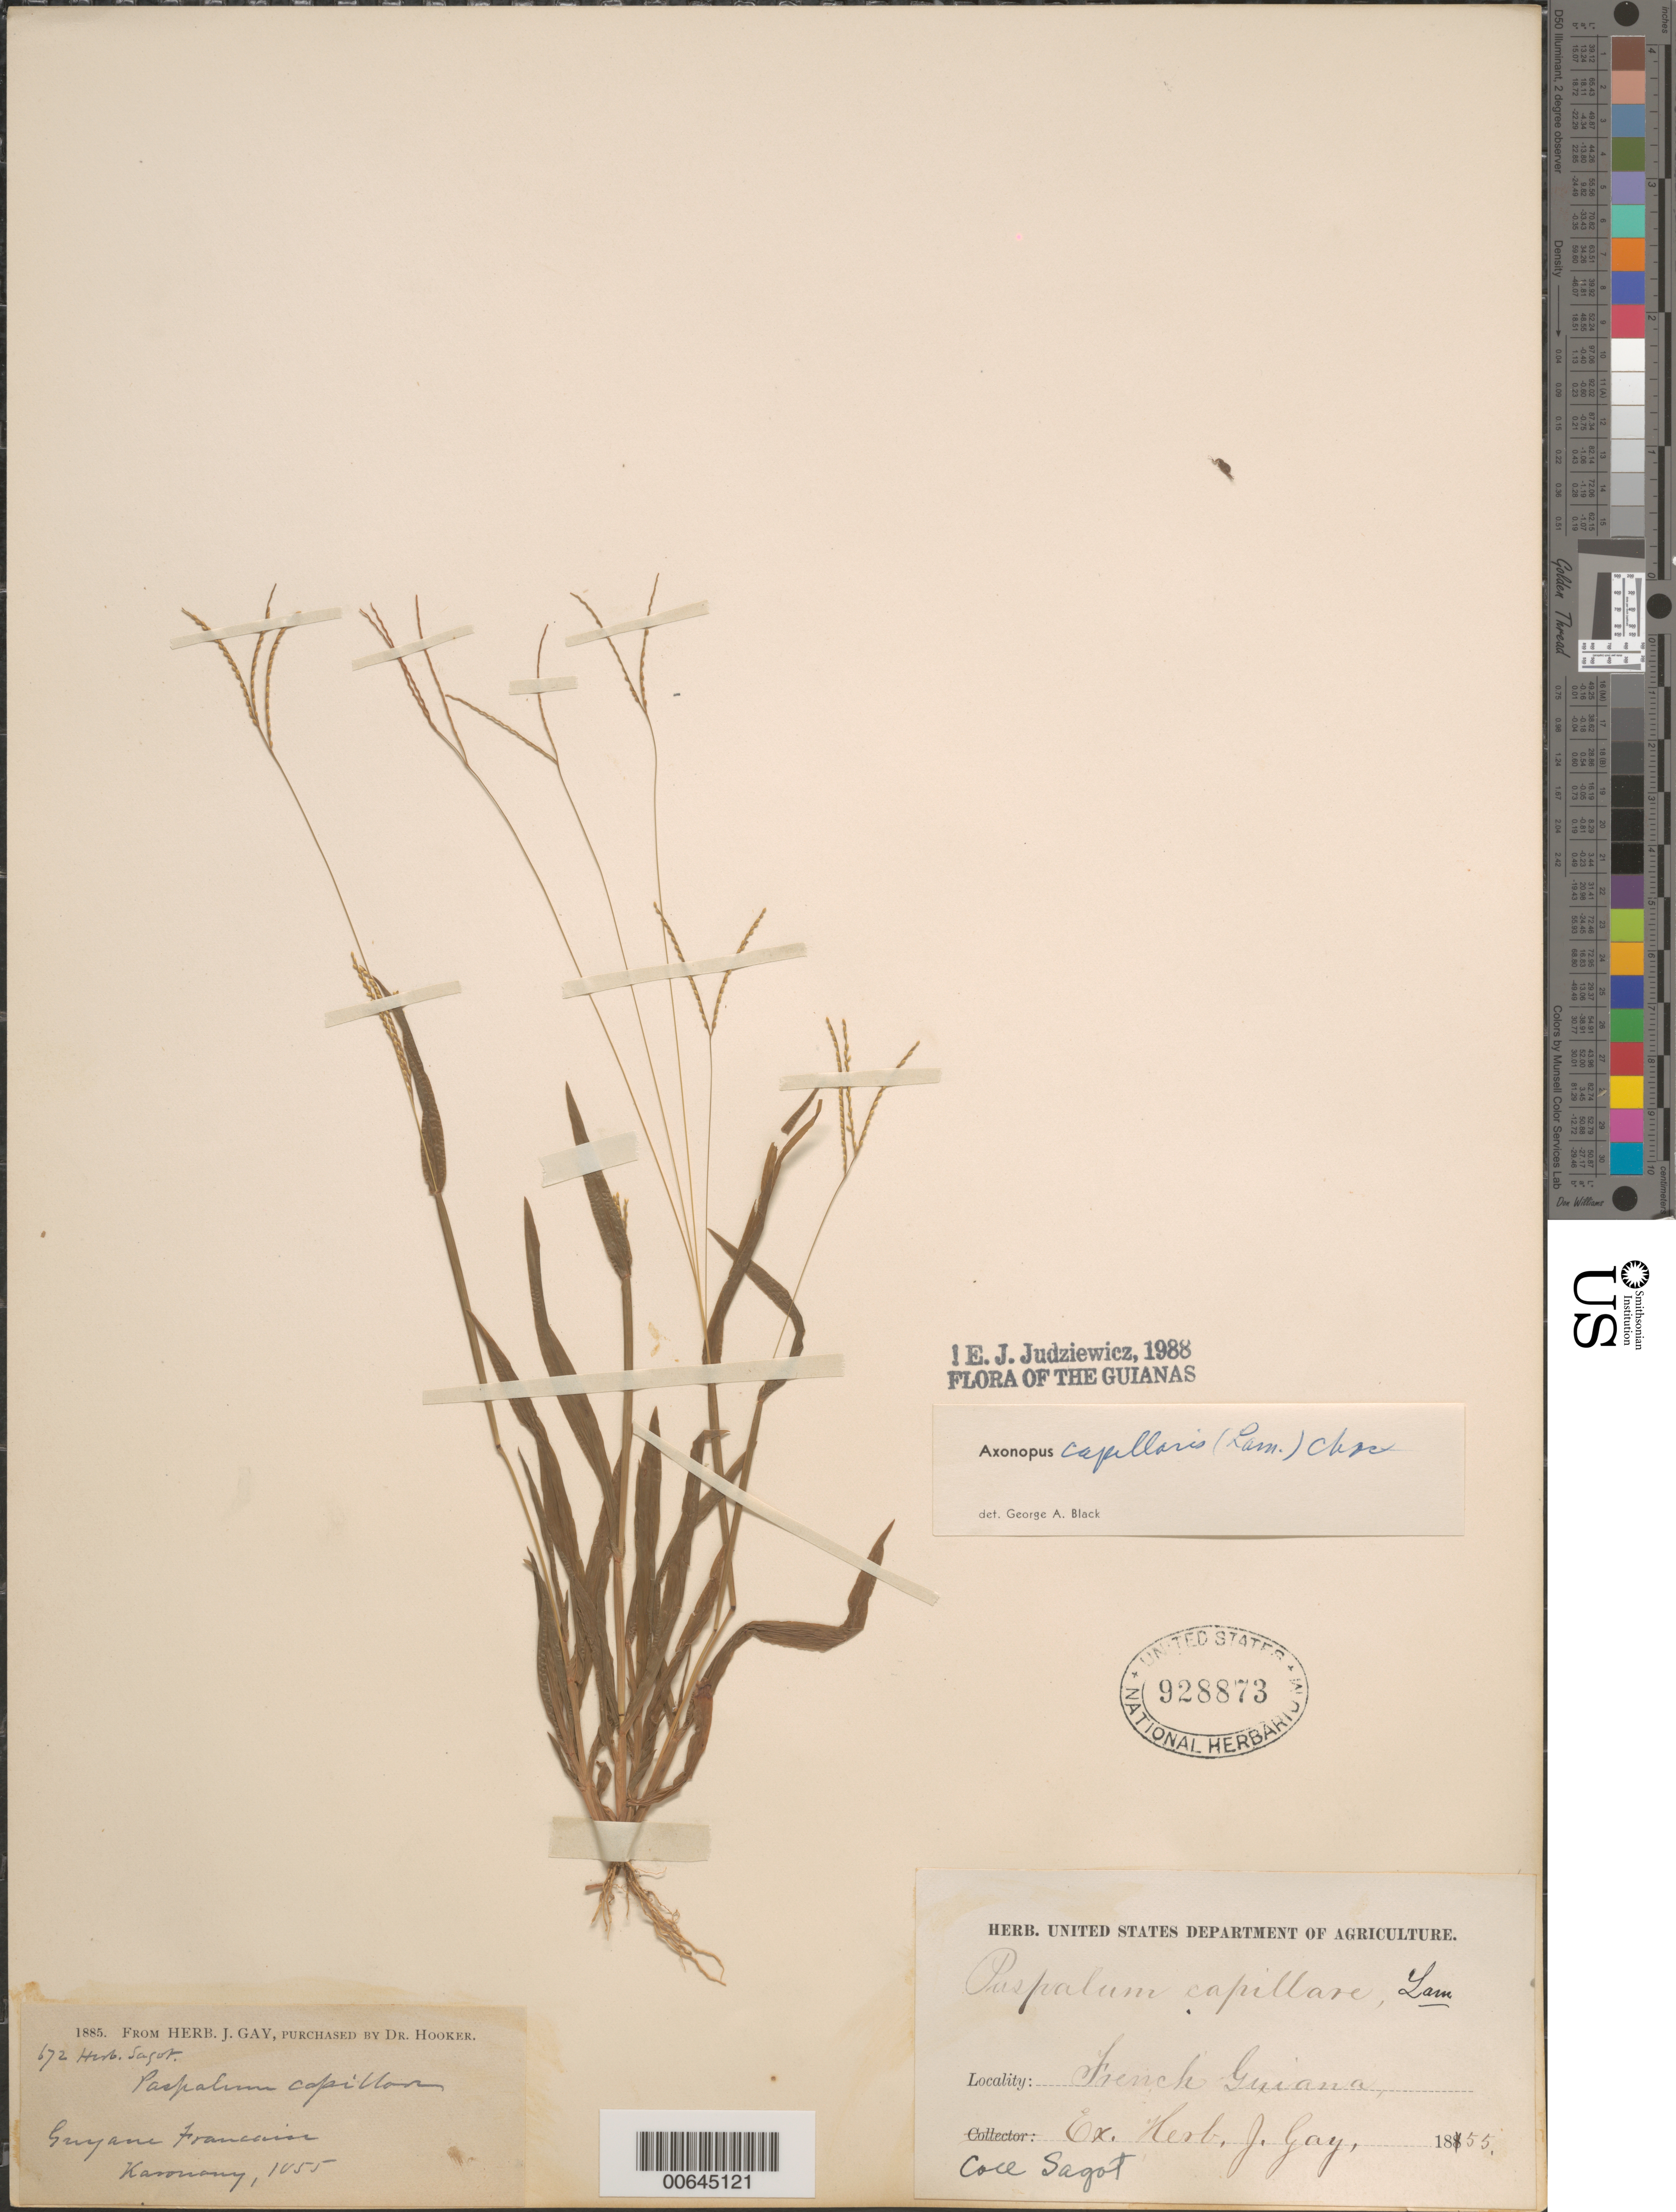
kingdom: Plantae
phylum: Tracheophyta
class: Liliopsida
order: Poales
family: Poaceae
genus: Axonopus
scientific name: Axonopus capillaris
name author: (Lam.) Chase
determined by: Judziewicz, E. J.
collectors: P. A. Sagot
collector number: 672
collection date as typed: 1855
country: French Guiana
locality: Karouany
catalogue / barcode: US 928873